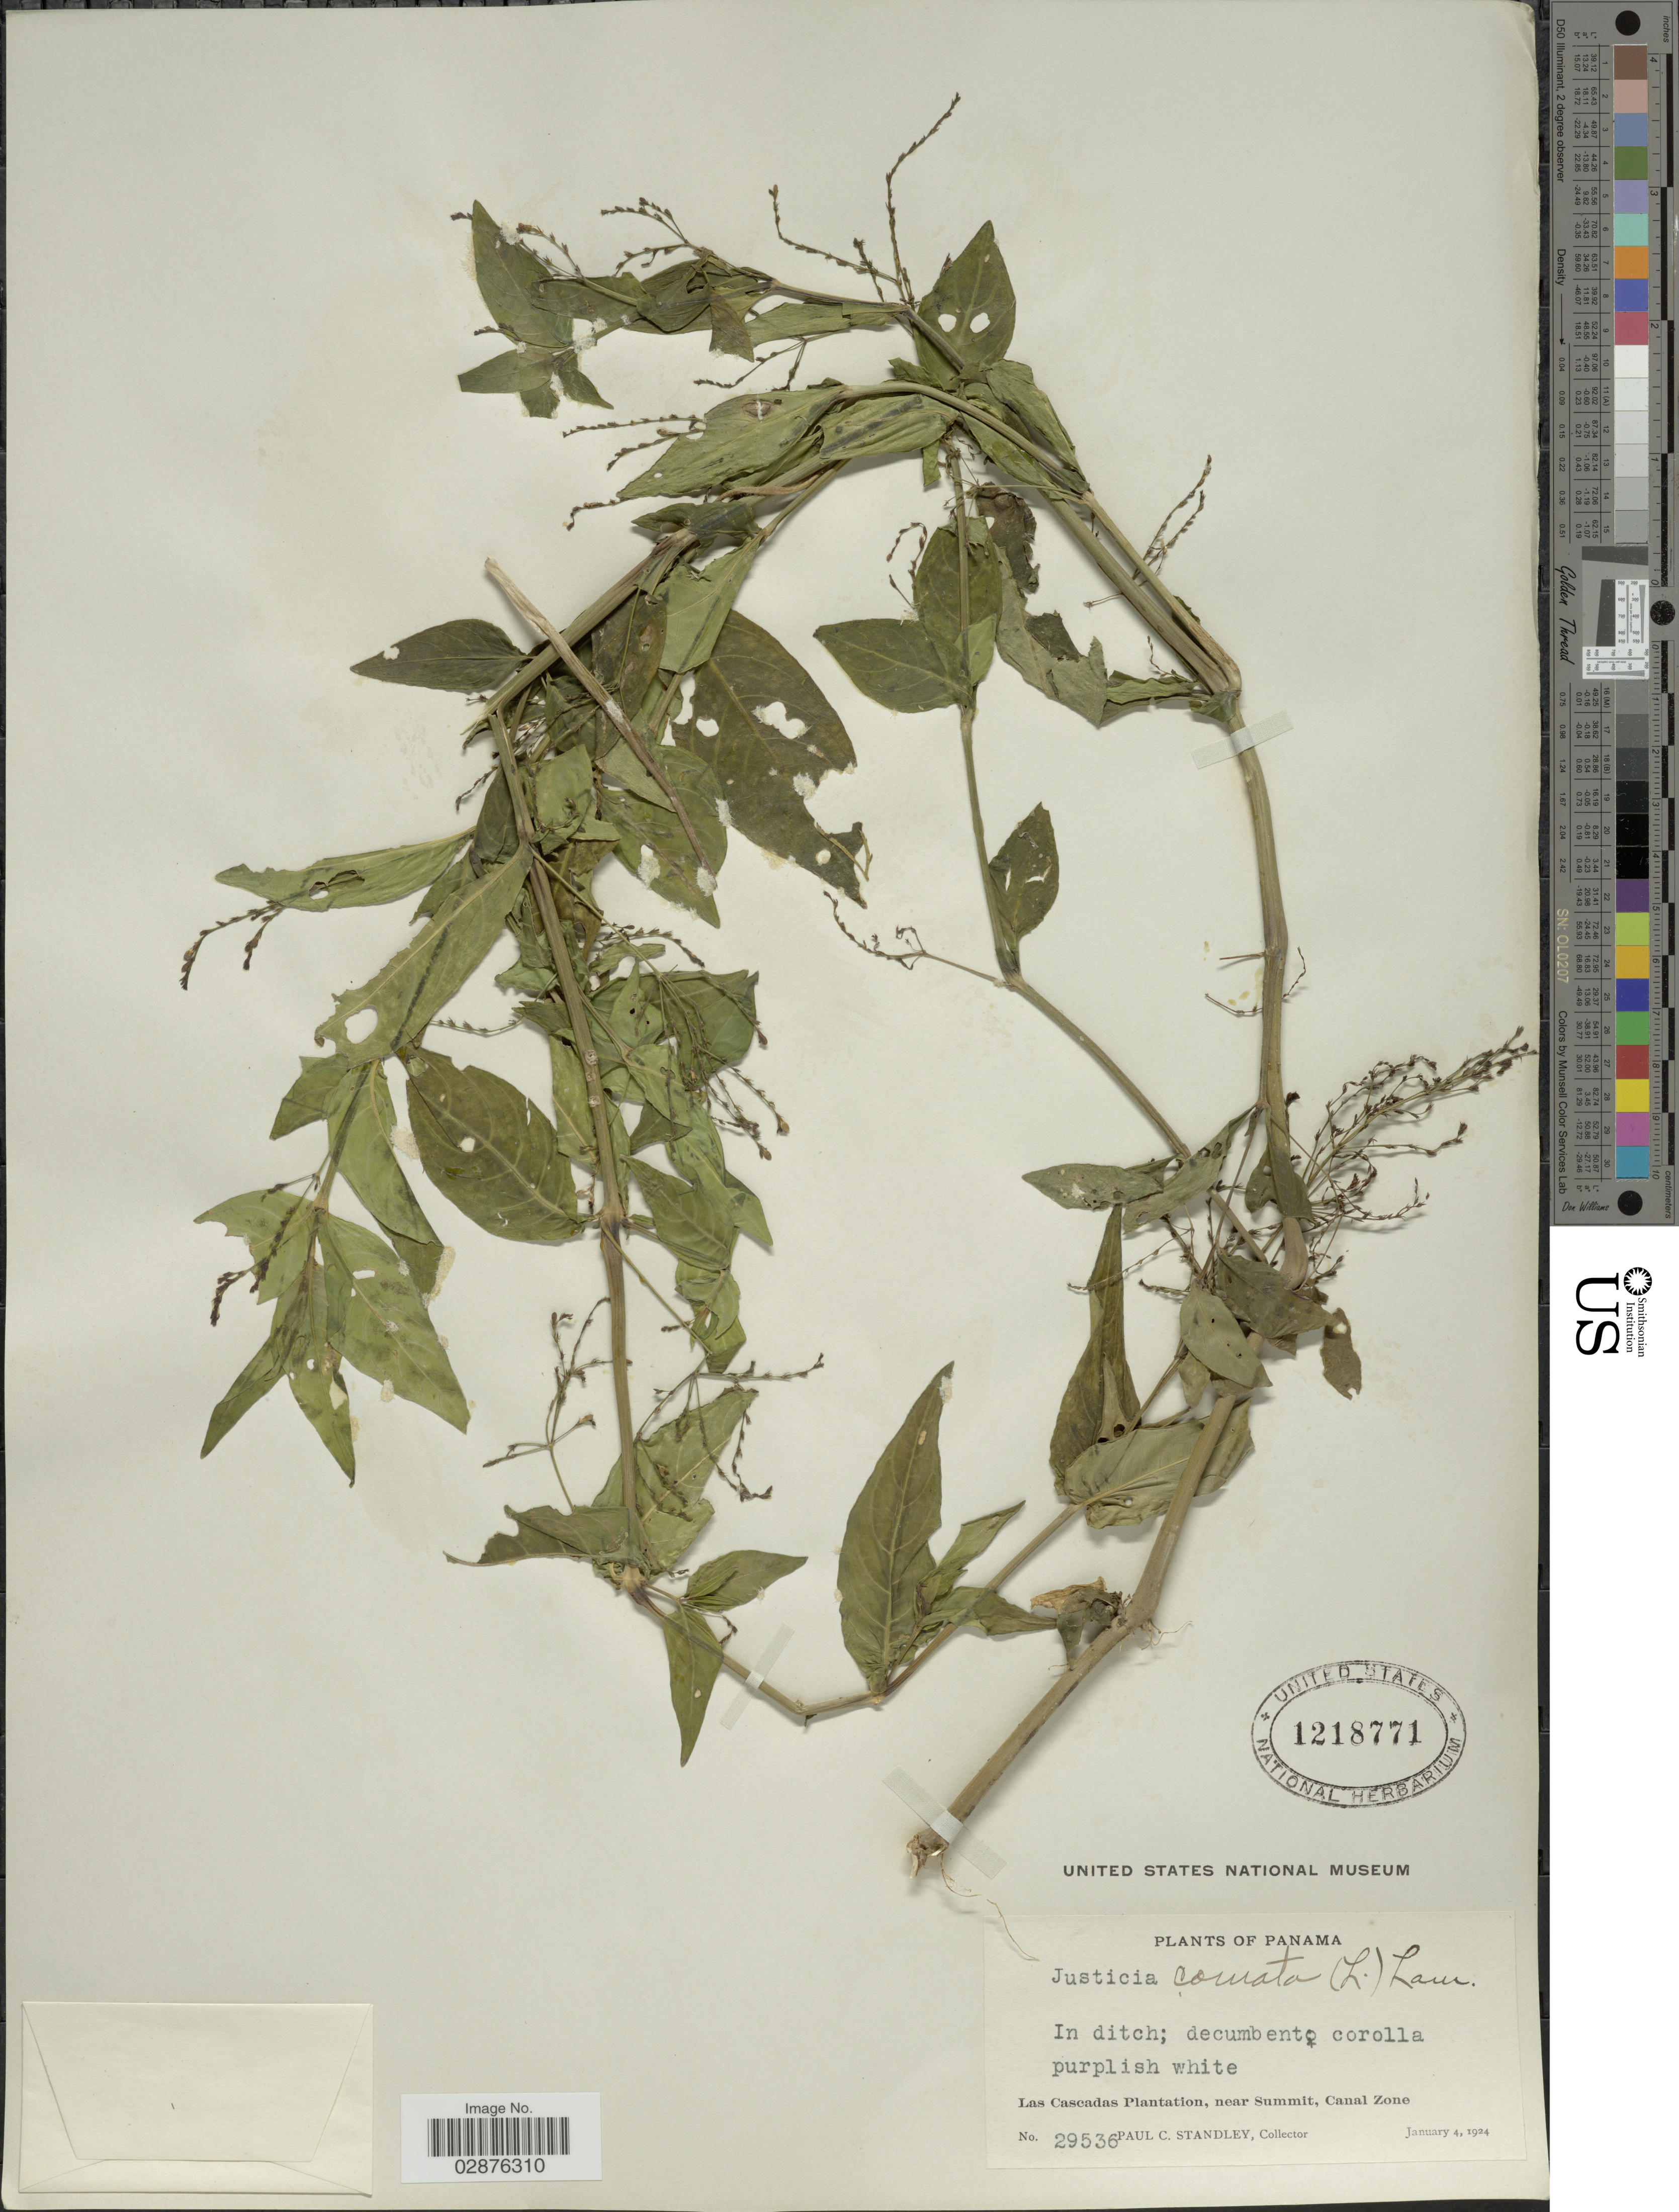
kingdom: Plantae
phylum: Tracheophyta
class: Magnoliopsida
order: Lamiales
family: Acanthaceae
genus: Justicia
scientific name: Justicia comata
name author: (L.) Lam.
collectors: P. C. Standley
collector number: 29536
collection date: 1924-01-04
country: Panama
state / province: Colón / Panamá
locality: Las Cascadas Plantation, near Summit, Canal Zone.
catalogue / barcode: US 1218771